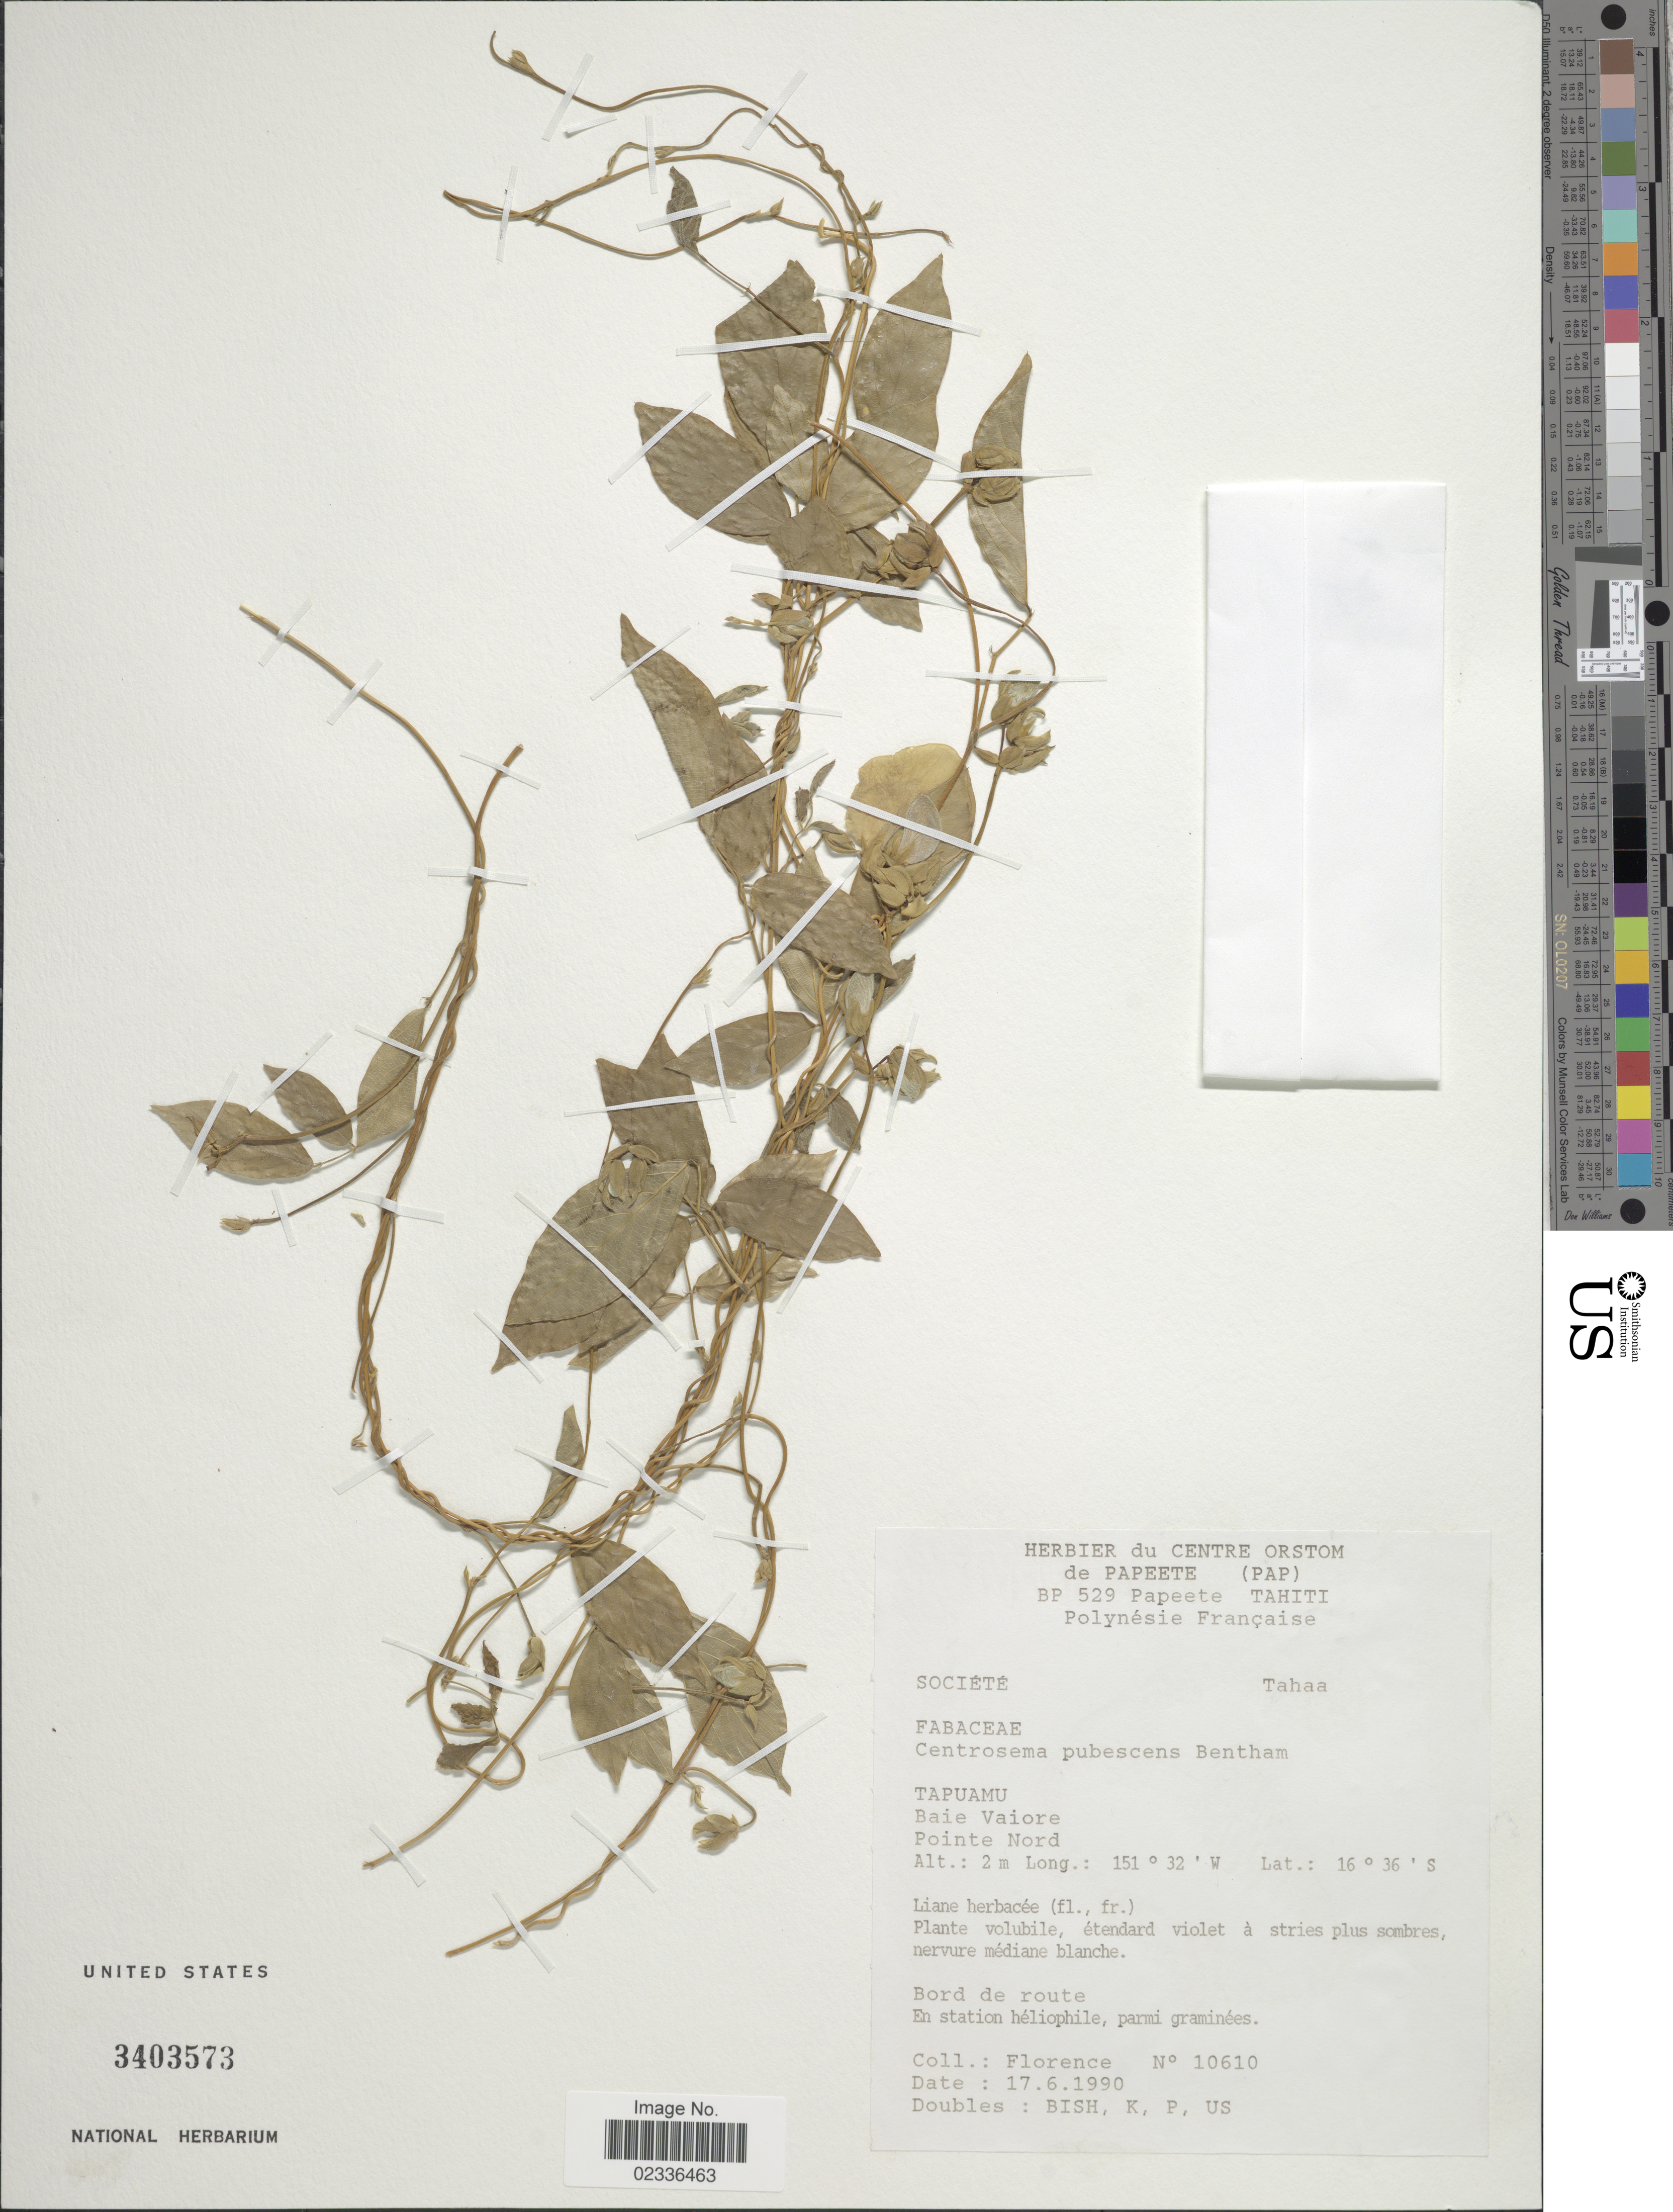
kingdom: Plantae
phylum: Tracheophyta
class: Magnoliopsida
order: Fabales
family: Fabaceae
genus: Centrosema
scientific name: Centrosema pubescens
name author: Benth.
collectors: -. Florence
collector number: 10610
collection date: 1990-06-17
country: French Polynesia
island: Tahaa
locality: Tahaa, Tapuami, Baie Vaiore, Pointe Nord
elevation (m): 2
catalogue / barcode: US 3403573